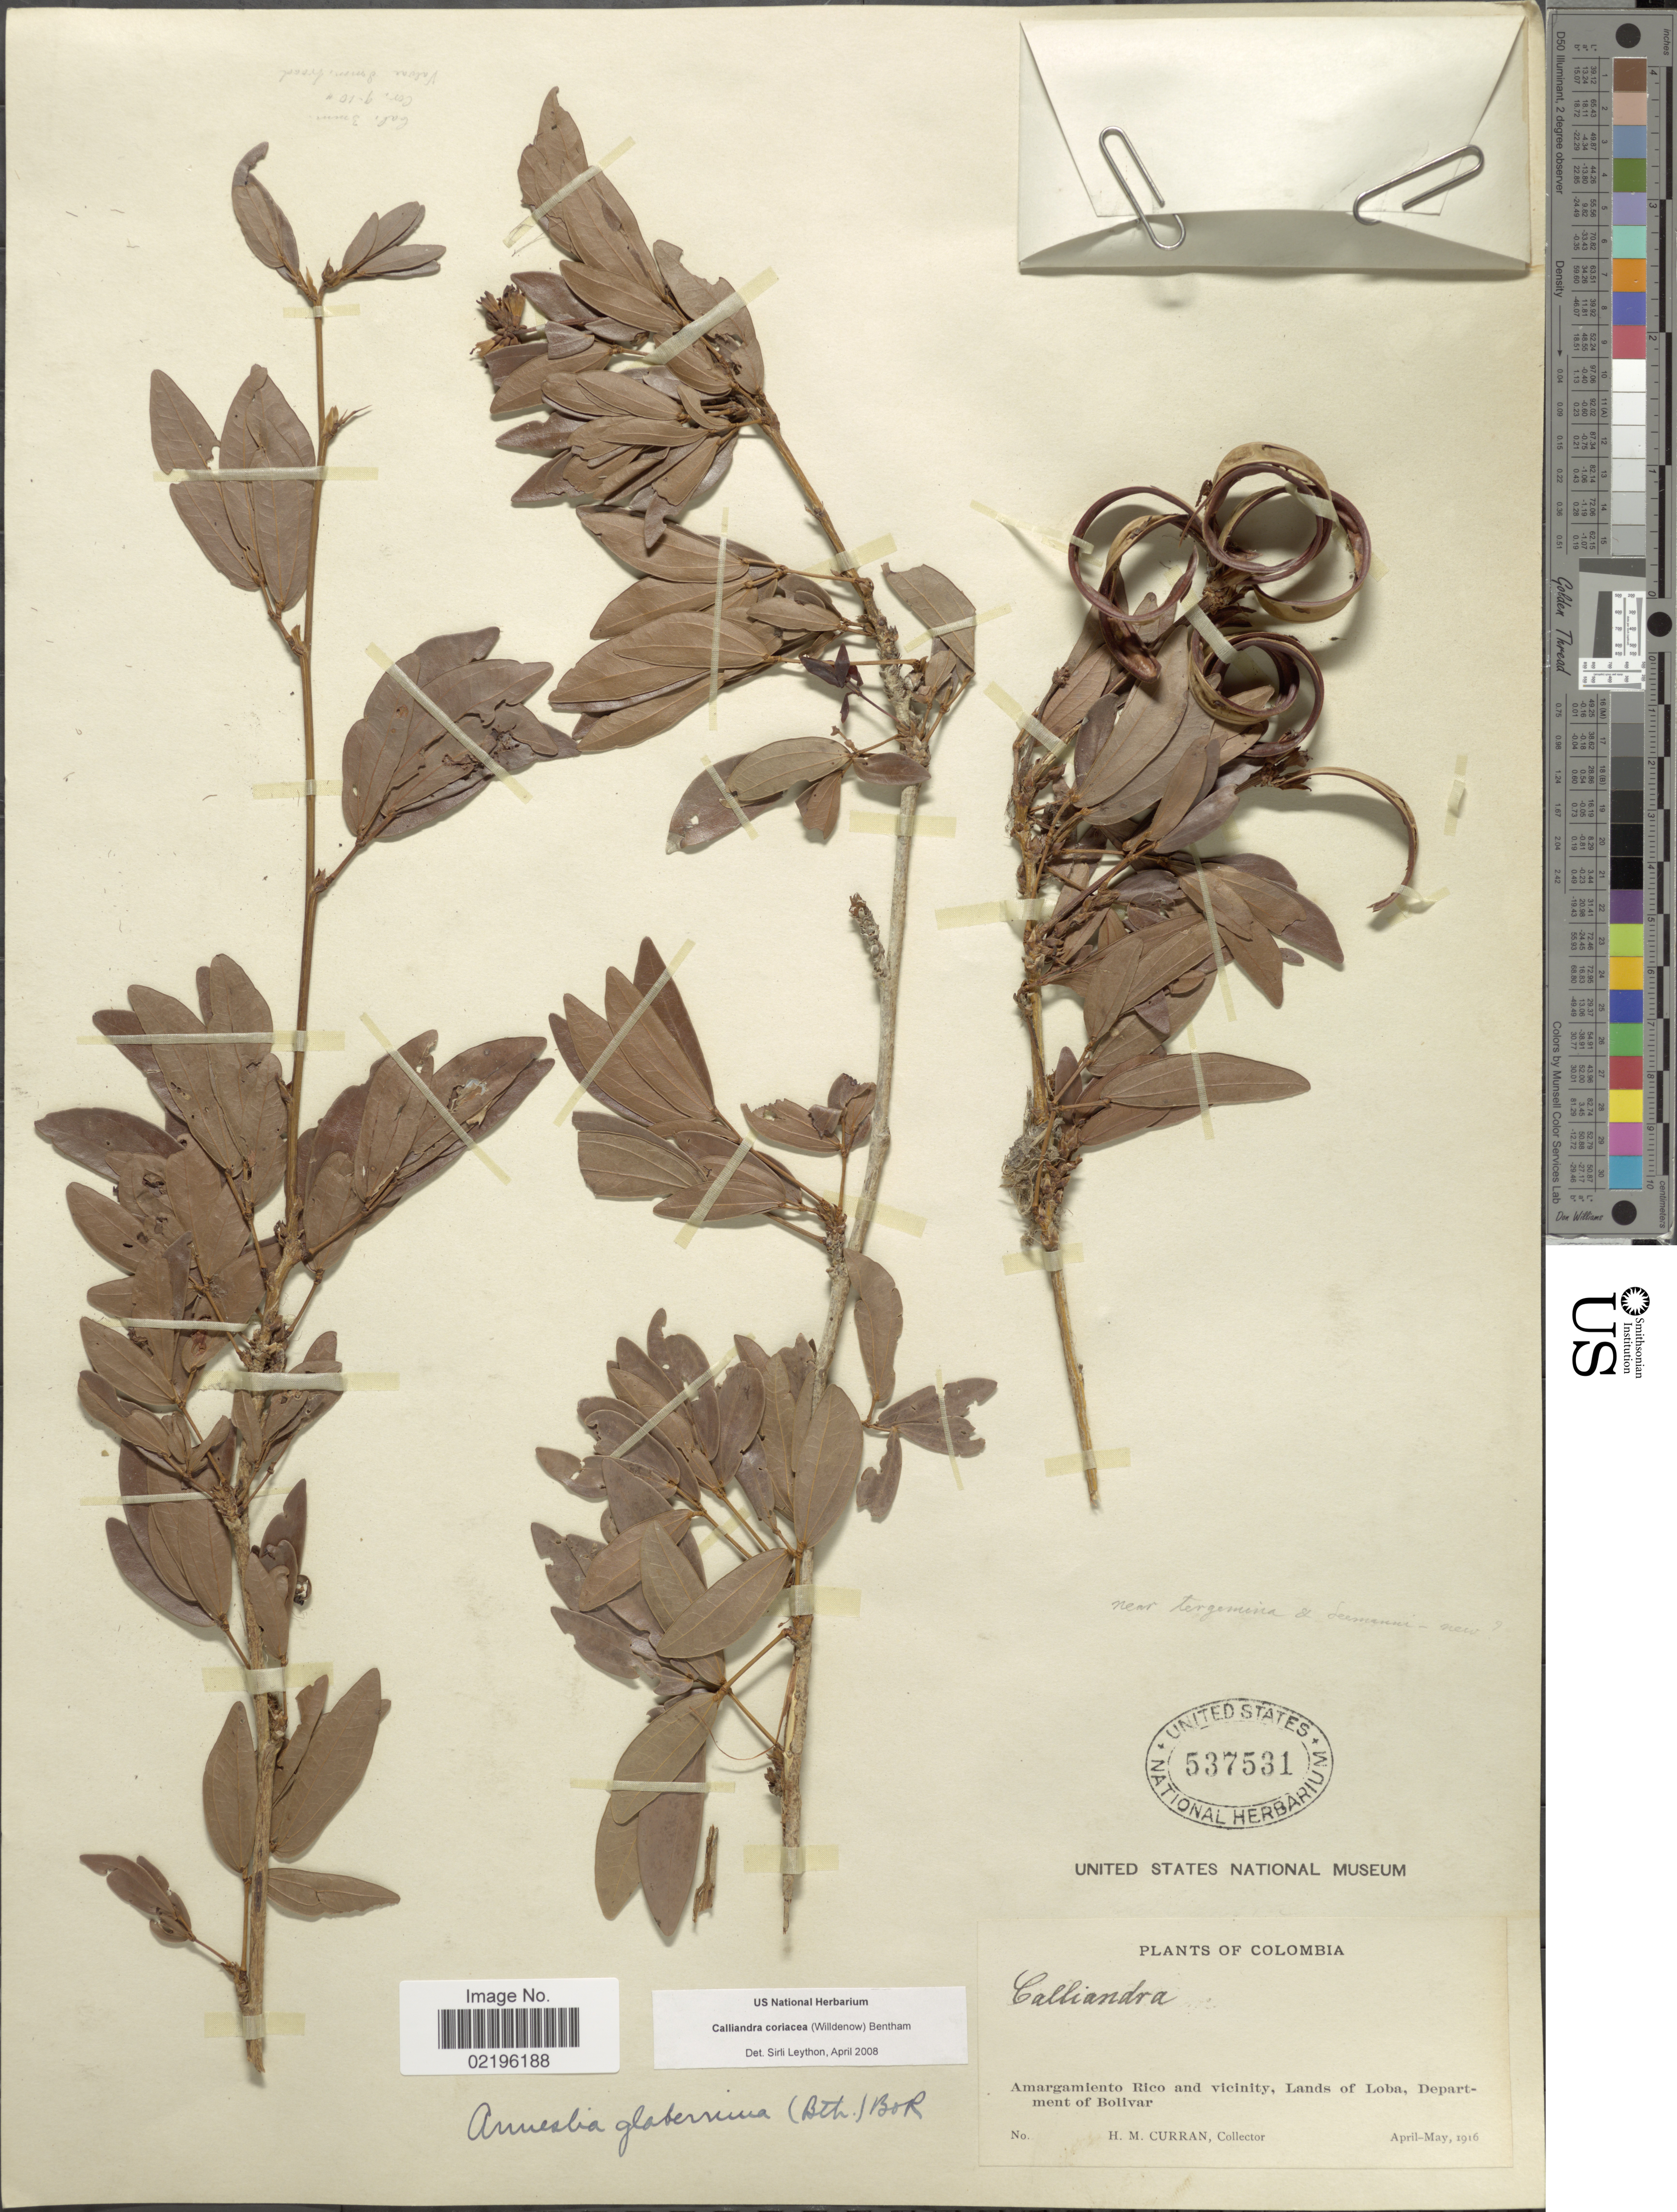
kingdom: Plantae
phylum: Tracheophyta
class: Magnoliopsida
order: Fabales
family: Fabaceae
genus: Calliandra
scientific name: Calliandra coriacea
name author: (Humb. & Bonpl. ex Willd.) Benth.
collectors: H. M. Curran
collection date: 1916-04/1916-05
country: Colombia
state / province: Bolívar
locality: Amargamiento Rico and vicinity, Lands of Loba, Department of Bolivar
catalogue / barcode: US 537531